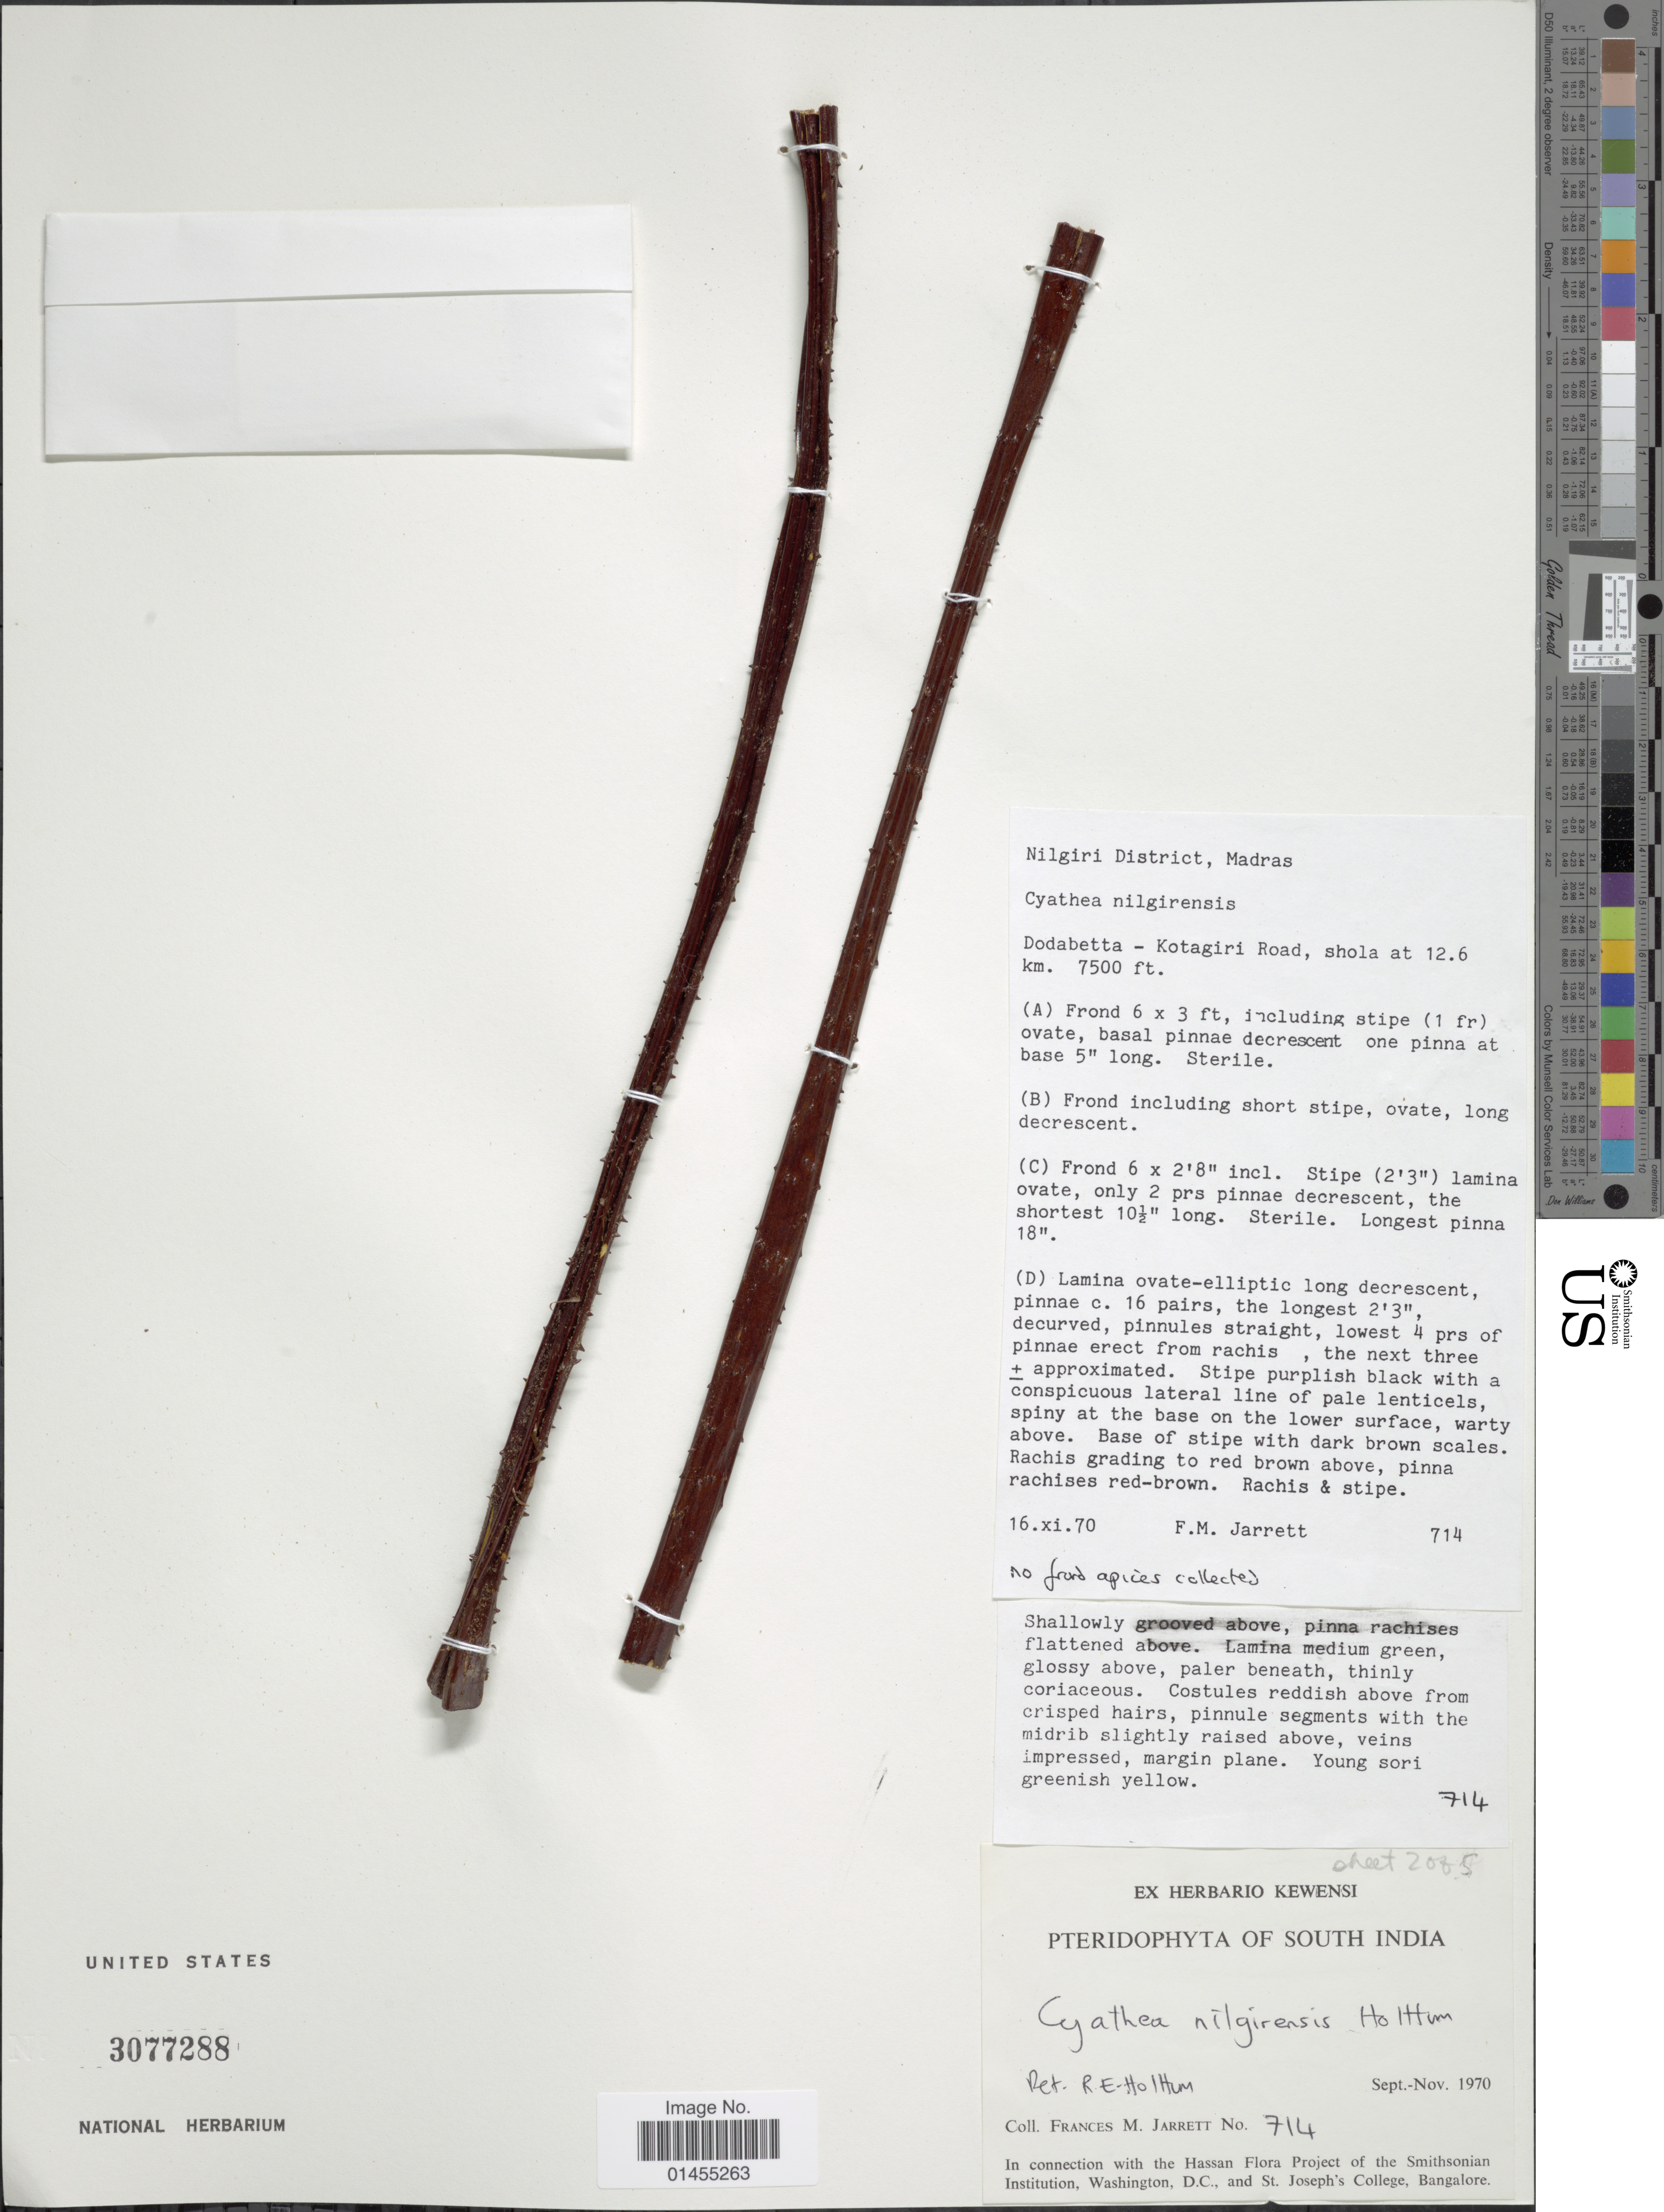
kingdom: Plantae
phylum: Tracheophyta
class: Polypodiopsida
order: Cyatheales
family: Cyatheaceae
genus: Alsophila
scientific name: Alsophila nilgirensis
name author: (Holttum) B.K. Nayar & S. Kaur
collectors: F. M. Jarrett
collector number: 714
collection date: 1970-09/1970-11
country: India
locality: South India, Nilgiri District, Madras. Dodabetta - Kotaigiri Road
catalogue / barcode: US 3077288